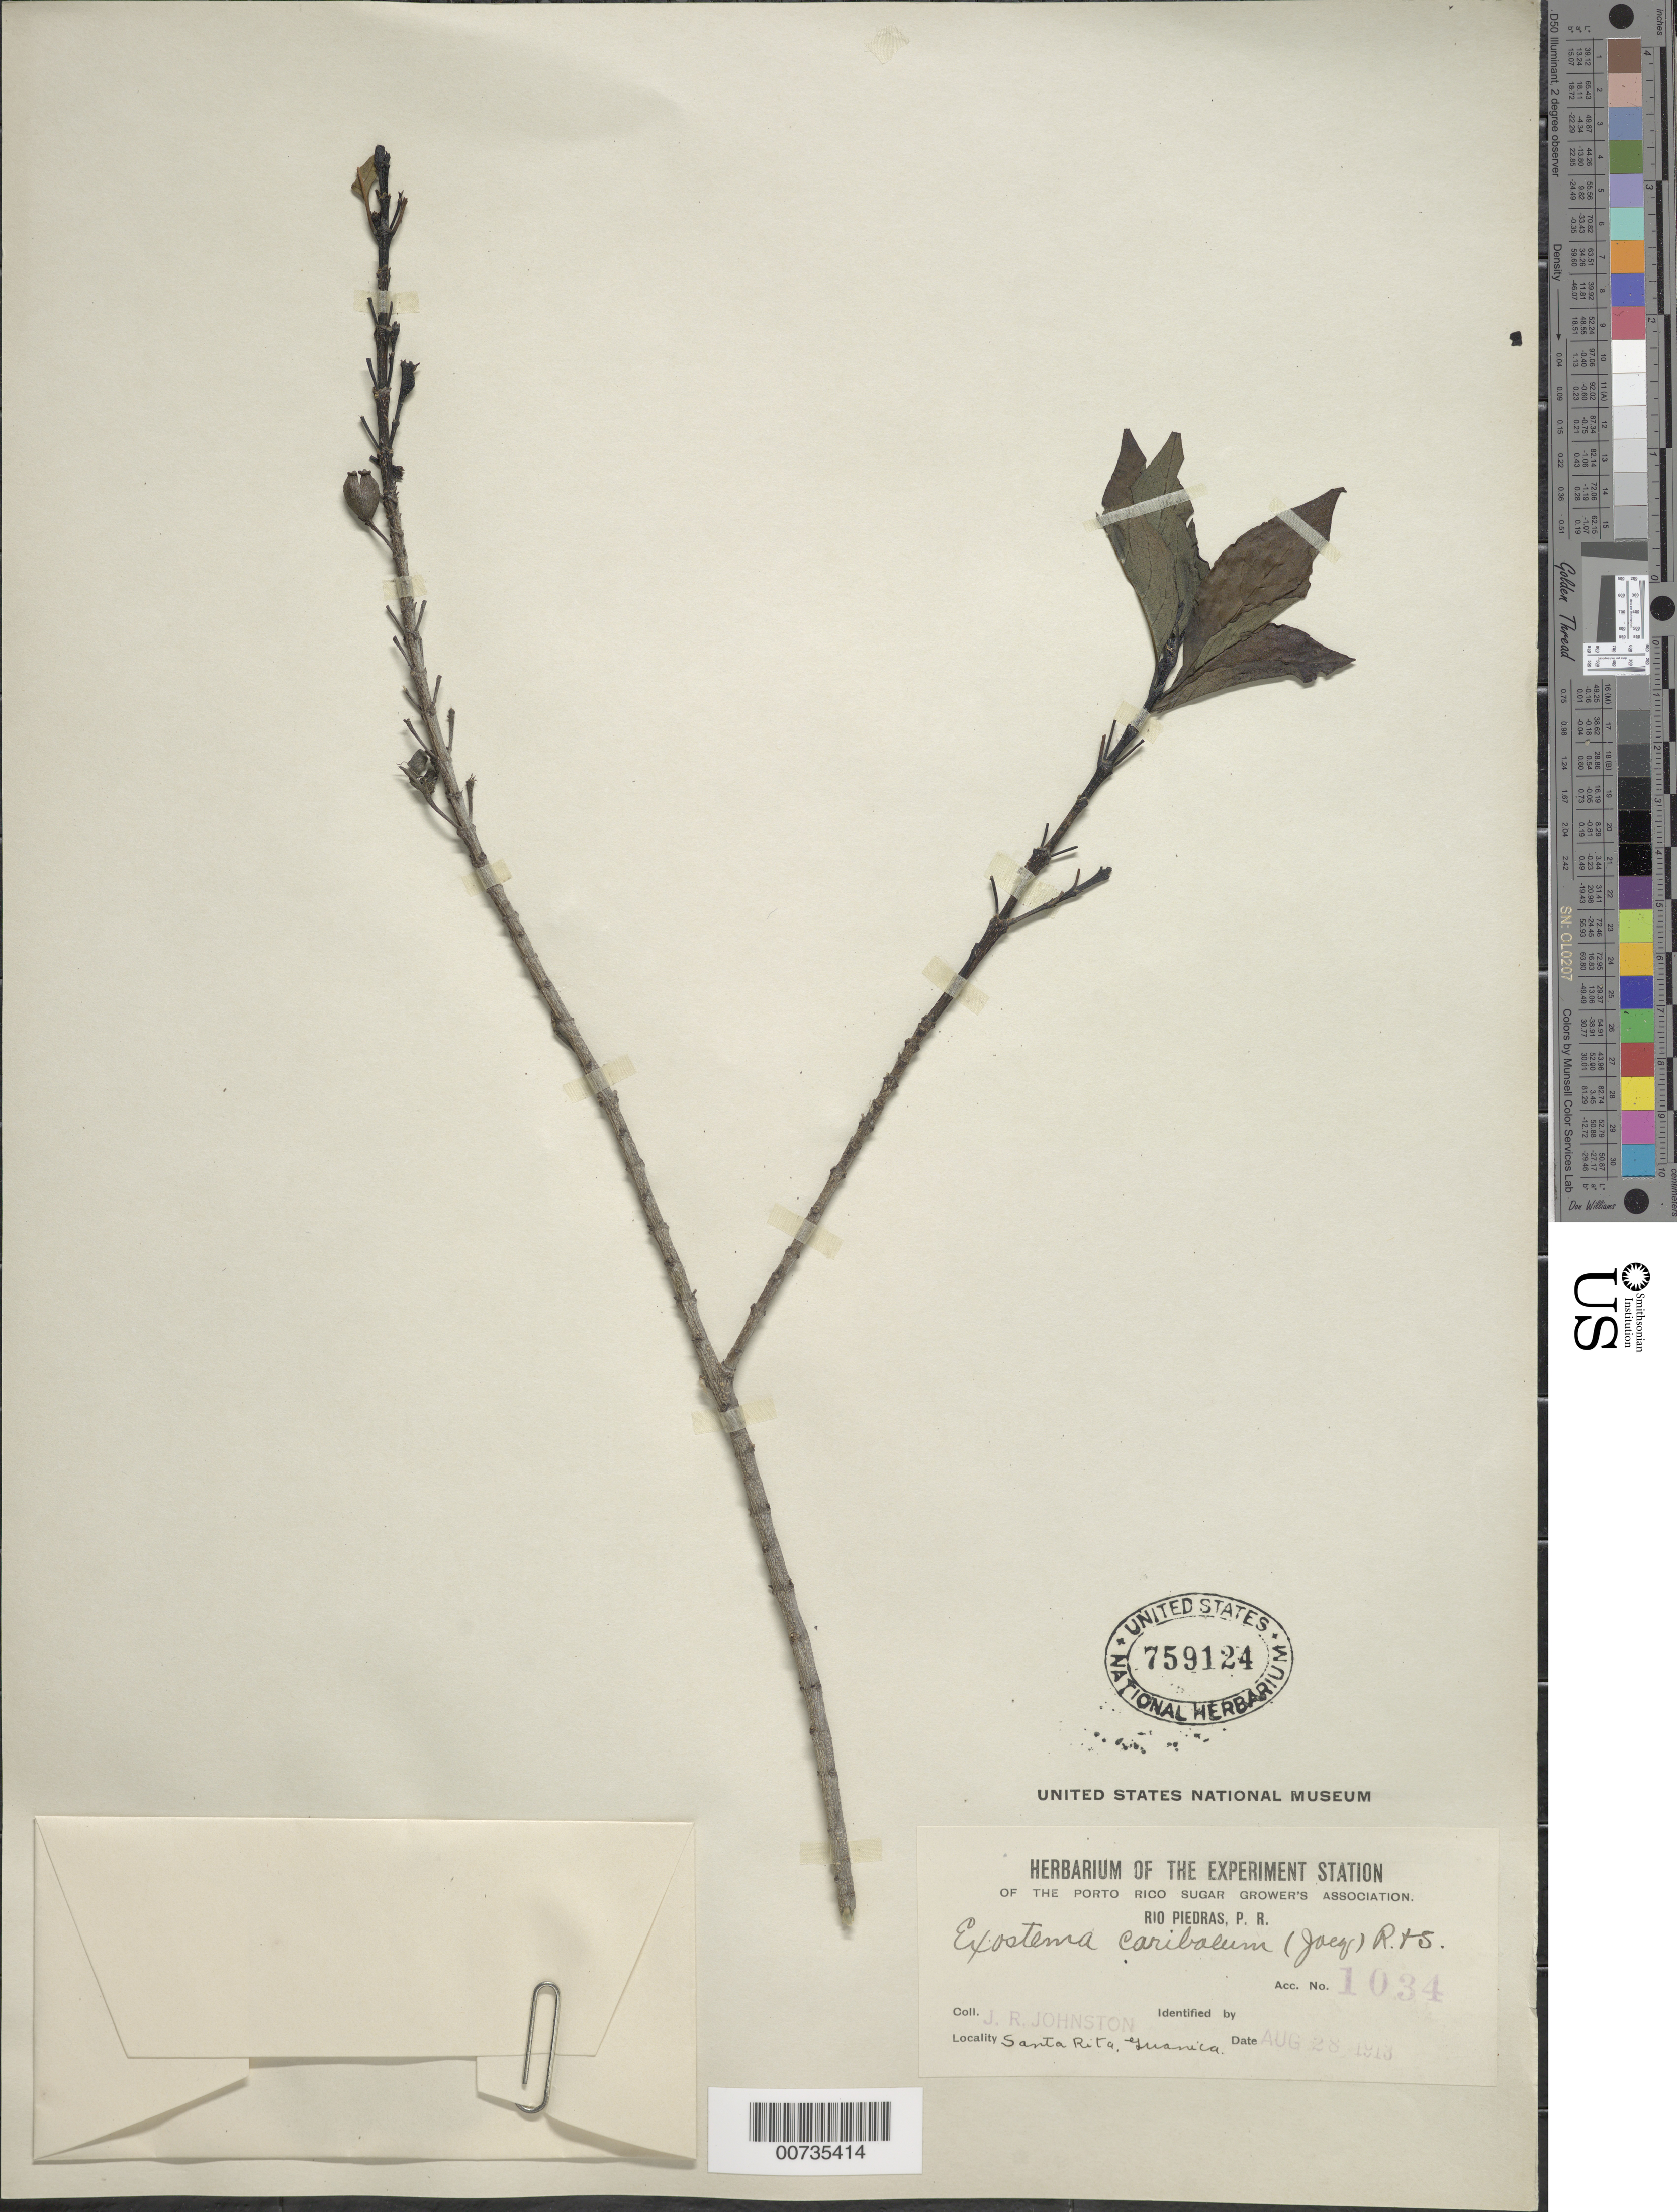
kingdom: Plantae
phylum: Tracheophyta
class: Magnoliopsida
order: Gentianales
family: Rubiaceae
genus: Exostema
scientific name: Exostema caribaeum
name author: (Jacq.) Roem. & Schult.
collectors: J. Johnston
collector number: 1034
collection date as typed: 28 Aug 1913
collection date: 1913-08-28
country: Puerto Rico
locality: Santa Rita, Guanica.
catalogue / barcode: US 759124